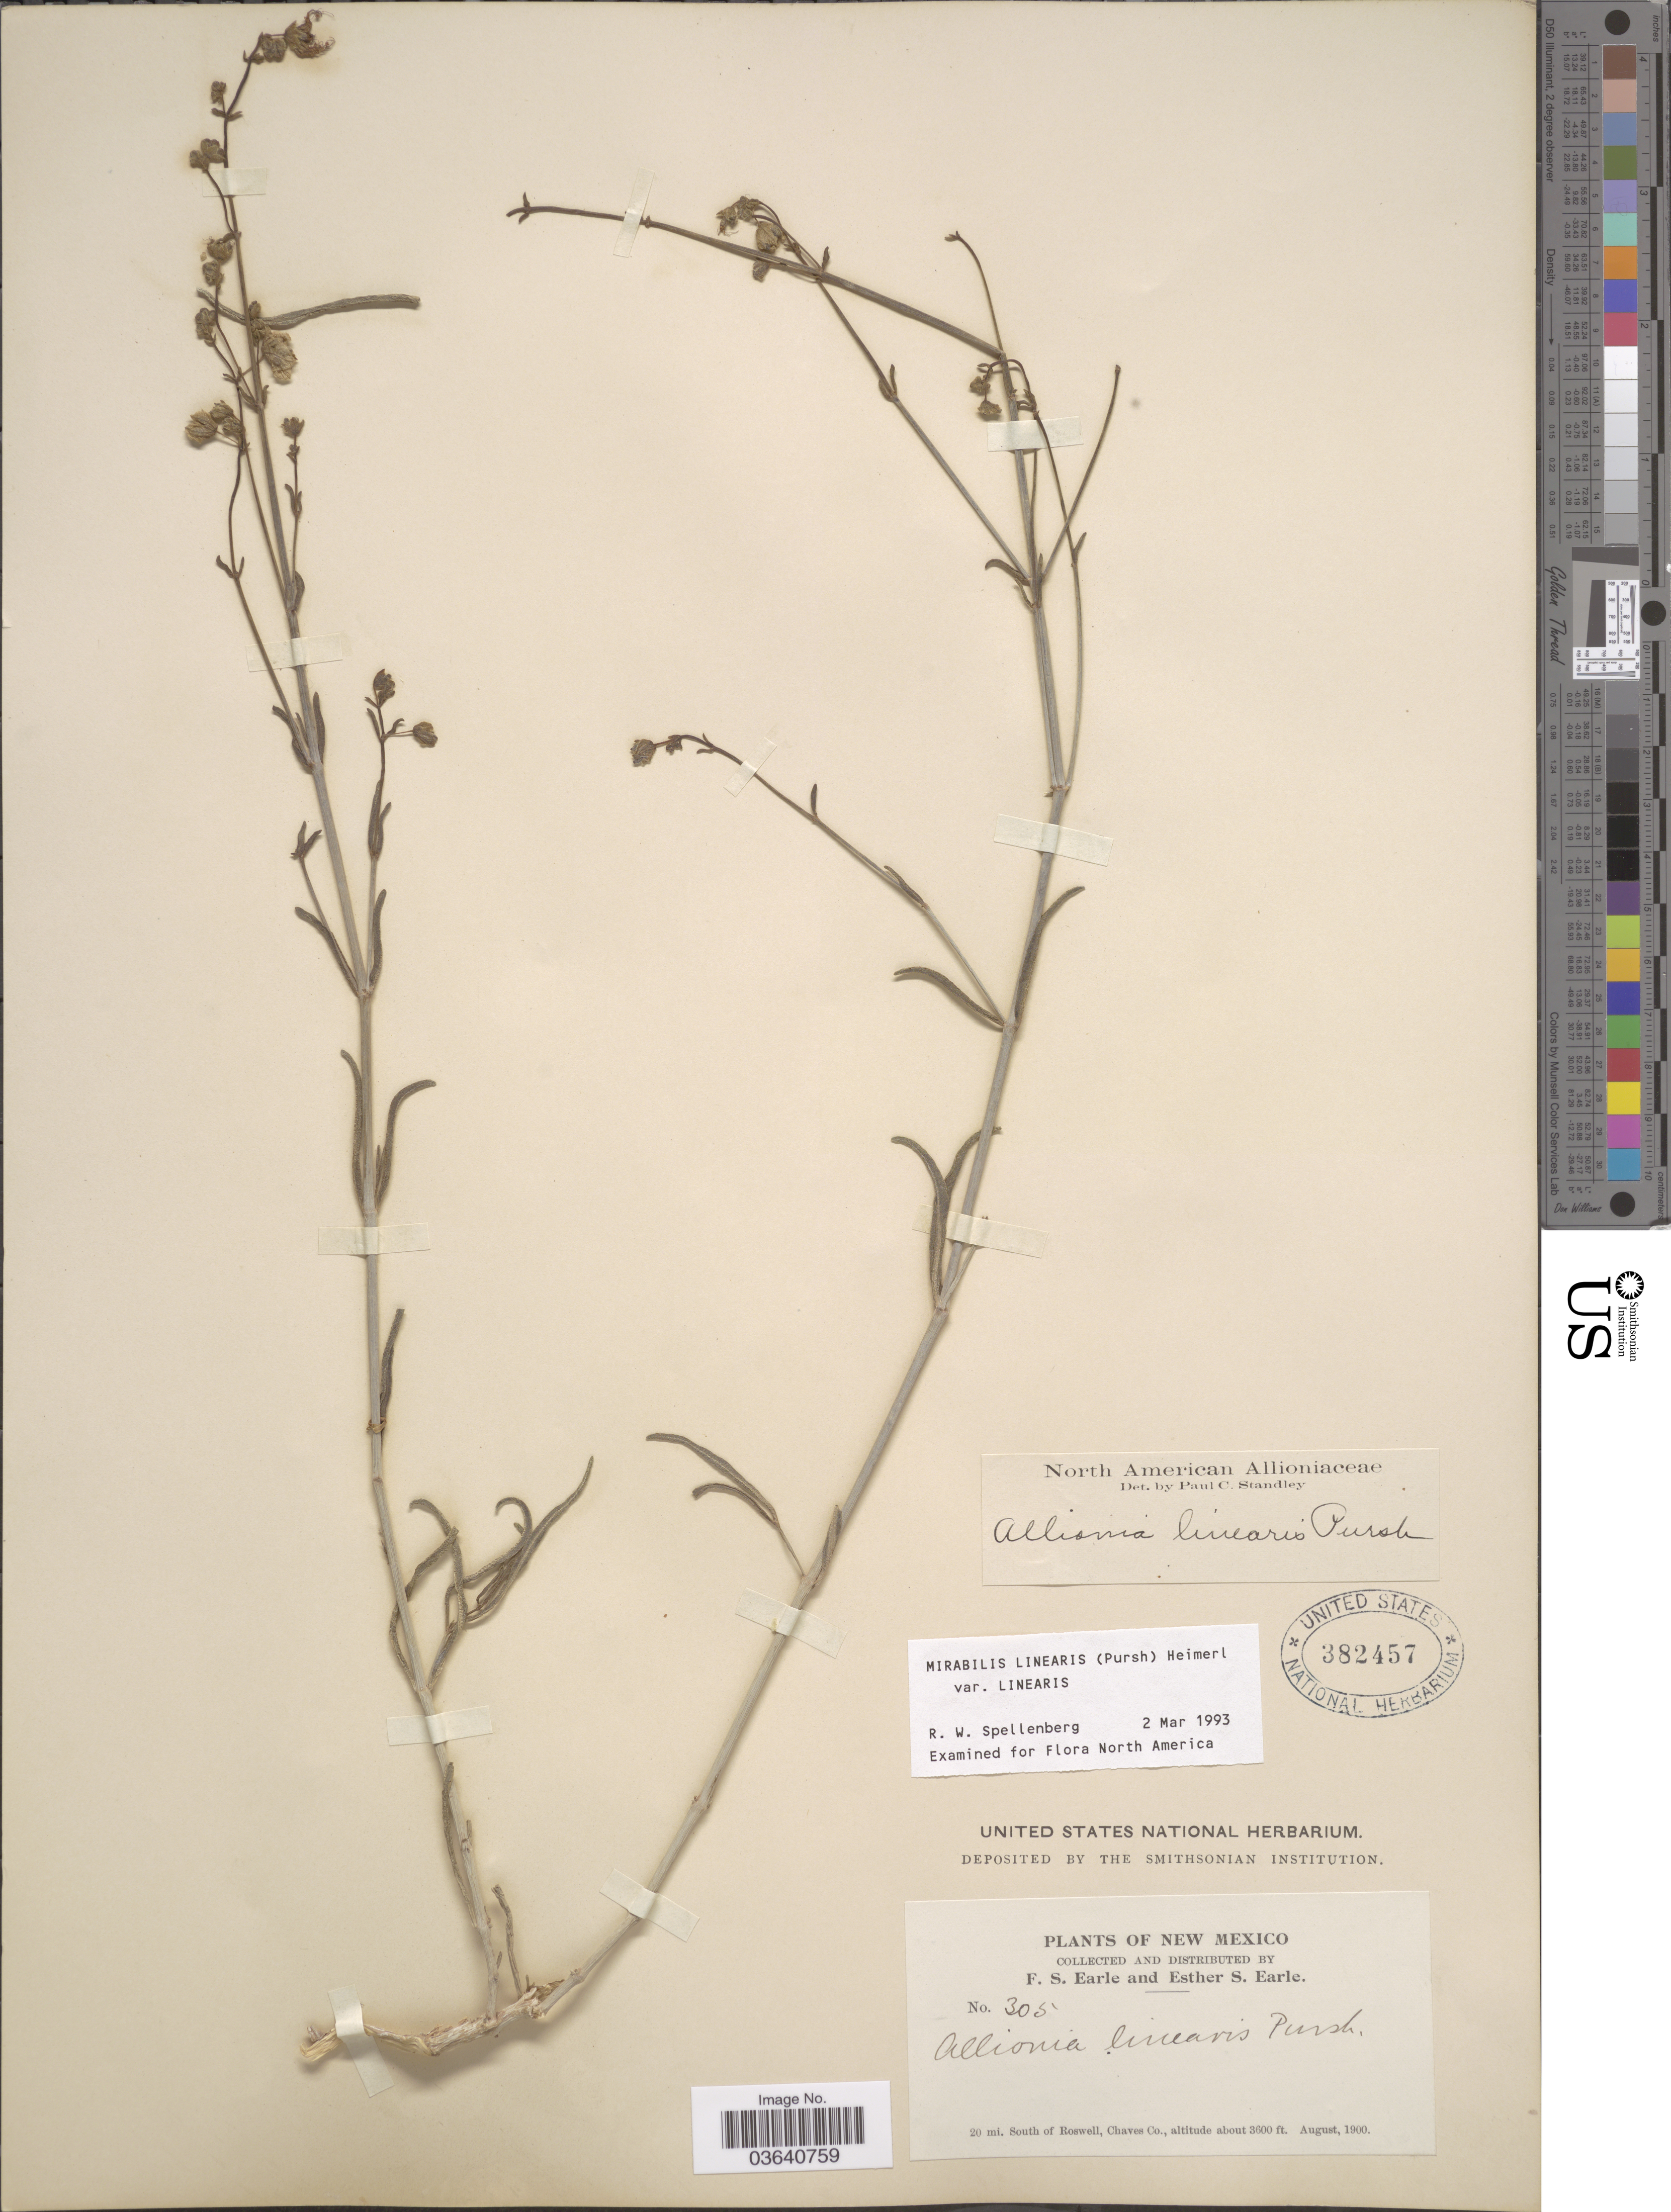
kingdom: Plantae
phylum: Tracheophyta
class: Magnoliopsida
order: Caryophyllales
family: Nyctaginaceae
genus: Mirabilis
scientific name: Mirabilis linearis var. linearis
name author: (Pursh) Heimerl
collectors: F. S. Earle & E. S. Earle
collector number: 305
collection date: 1900-08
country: United States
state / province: New Mexico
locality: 20 mi. South of Roswell, Chaves Co.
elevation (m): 1097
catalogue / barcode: US 382457